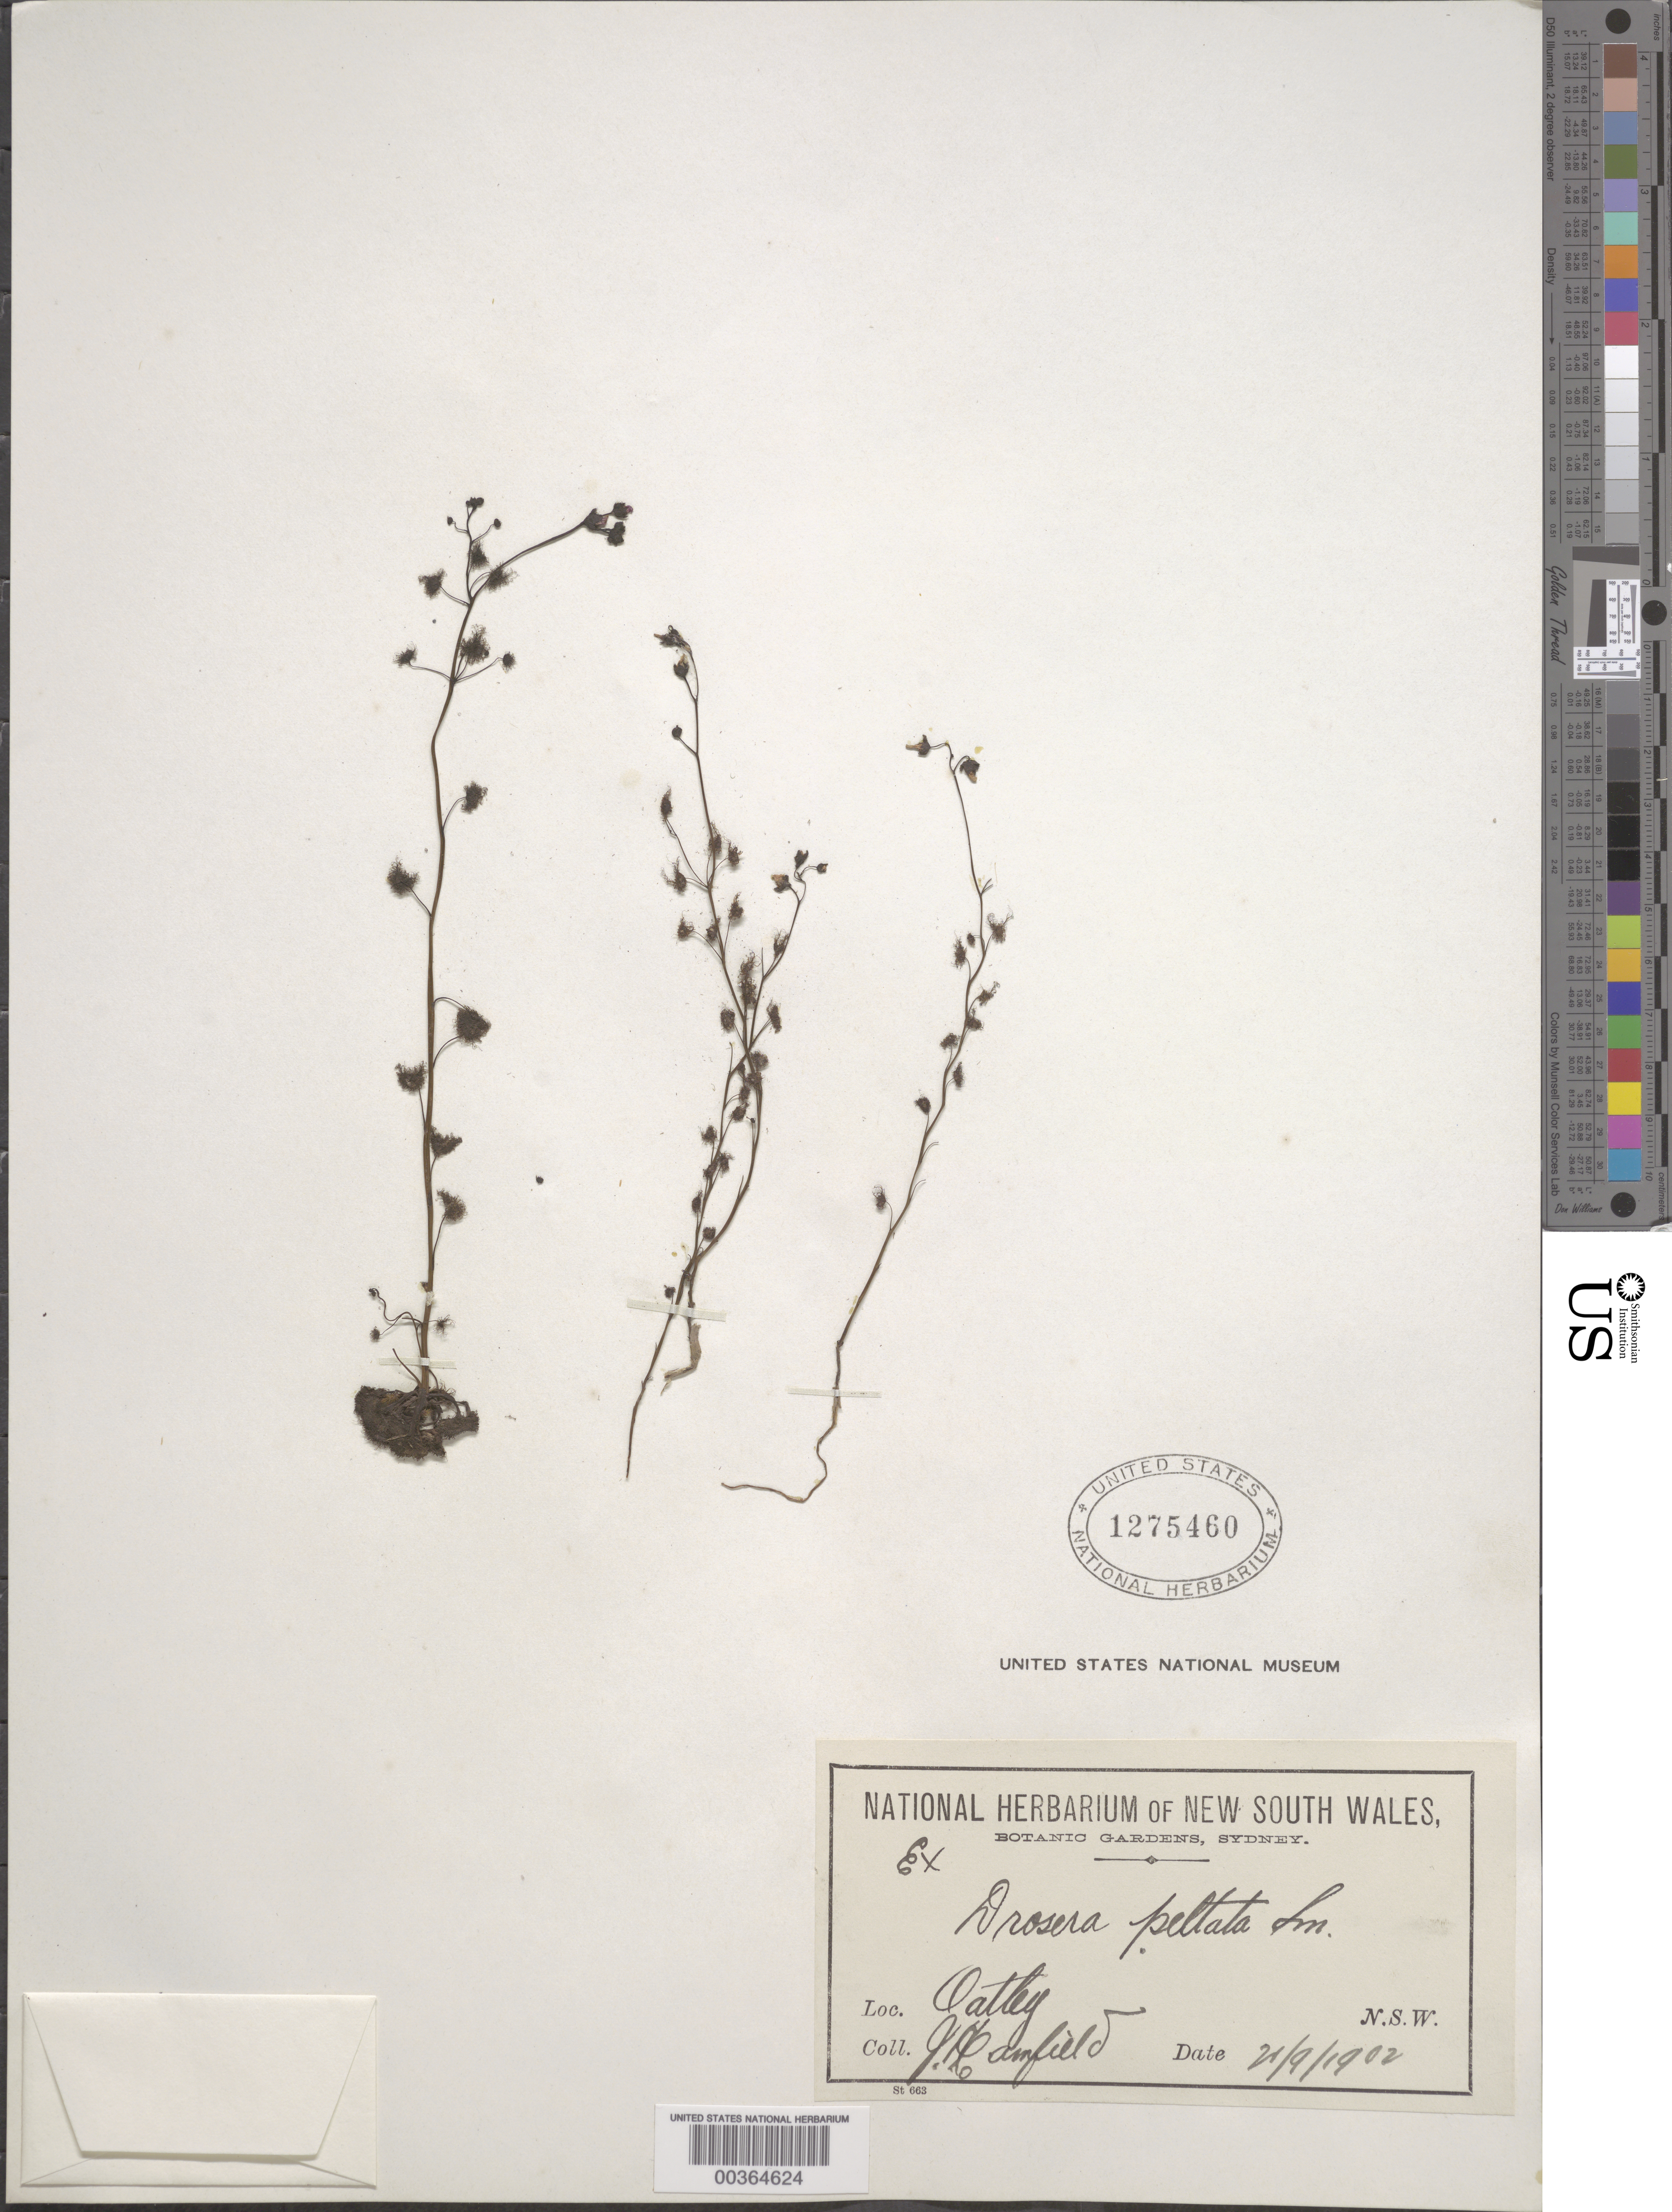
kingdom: Plantae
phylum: Tracheophyta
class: Magnoliopsida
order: Caryophyllales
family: Droseraceae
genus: Drosera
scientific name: Drosera peltata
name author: Sm. ex Willd.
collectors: J. Camfield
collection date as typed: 21 Sep 1902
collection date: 1902-09-21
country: Australia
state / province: New South Wales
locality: Oatley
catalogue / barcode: US 1275460